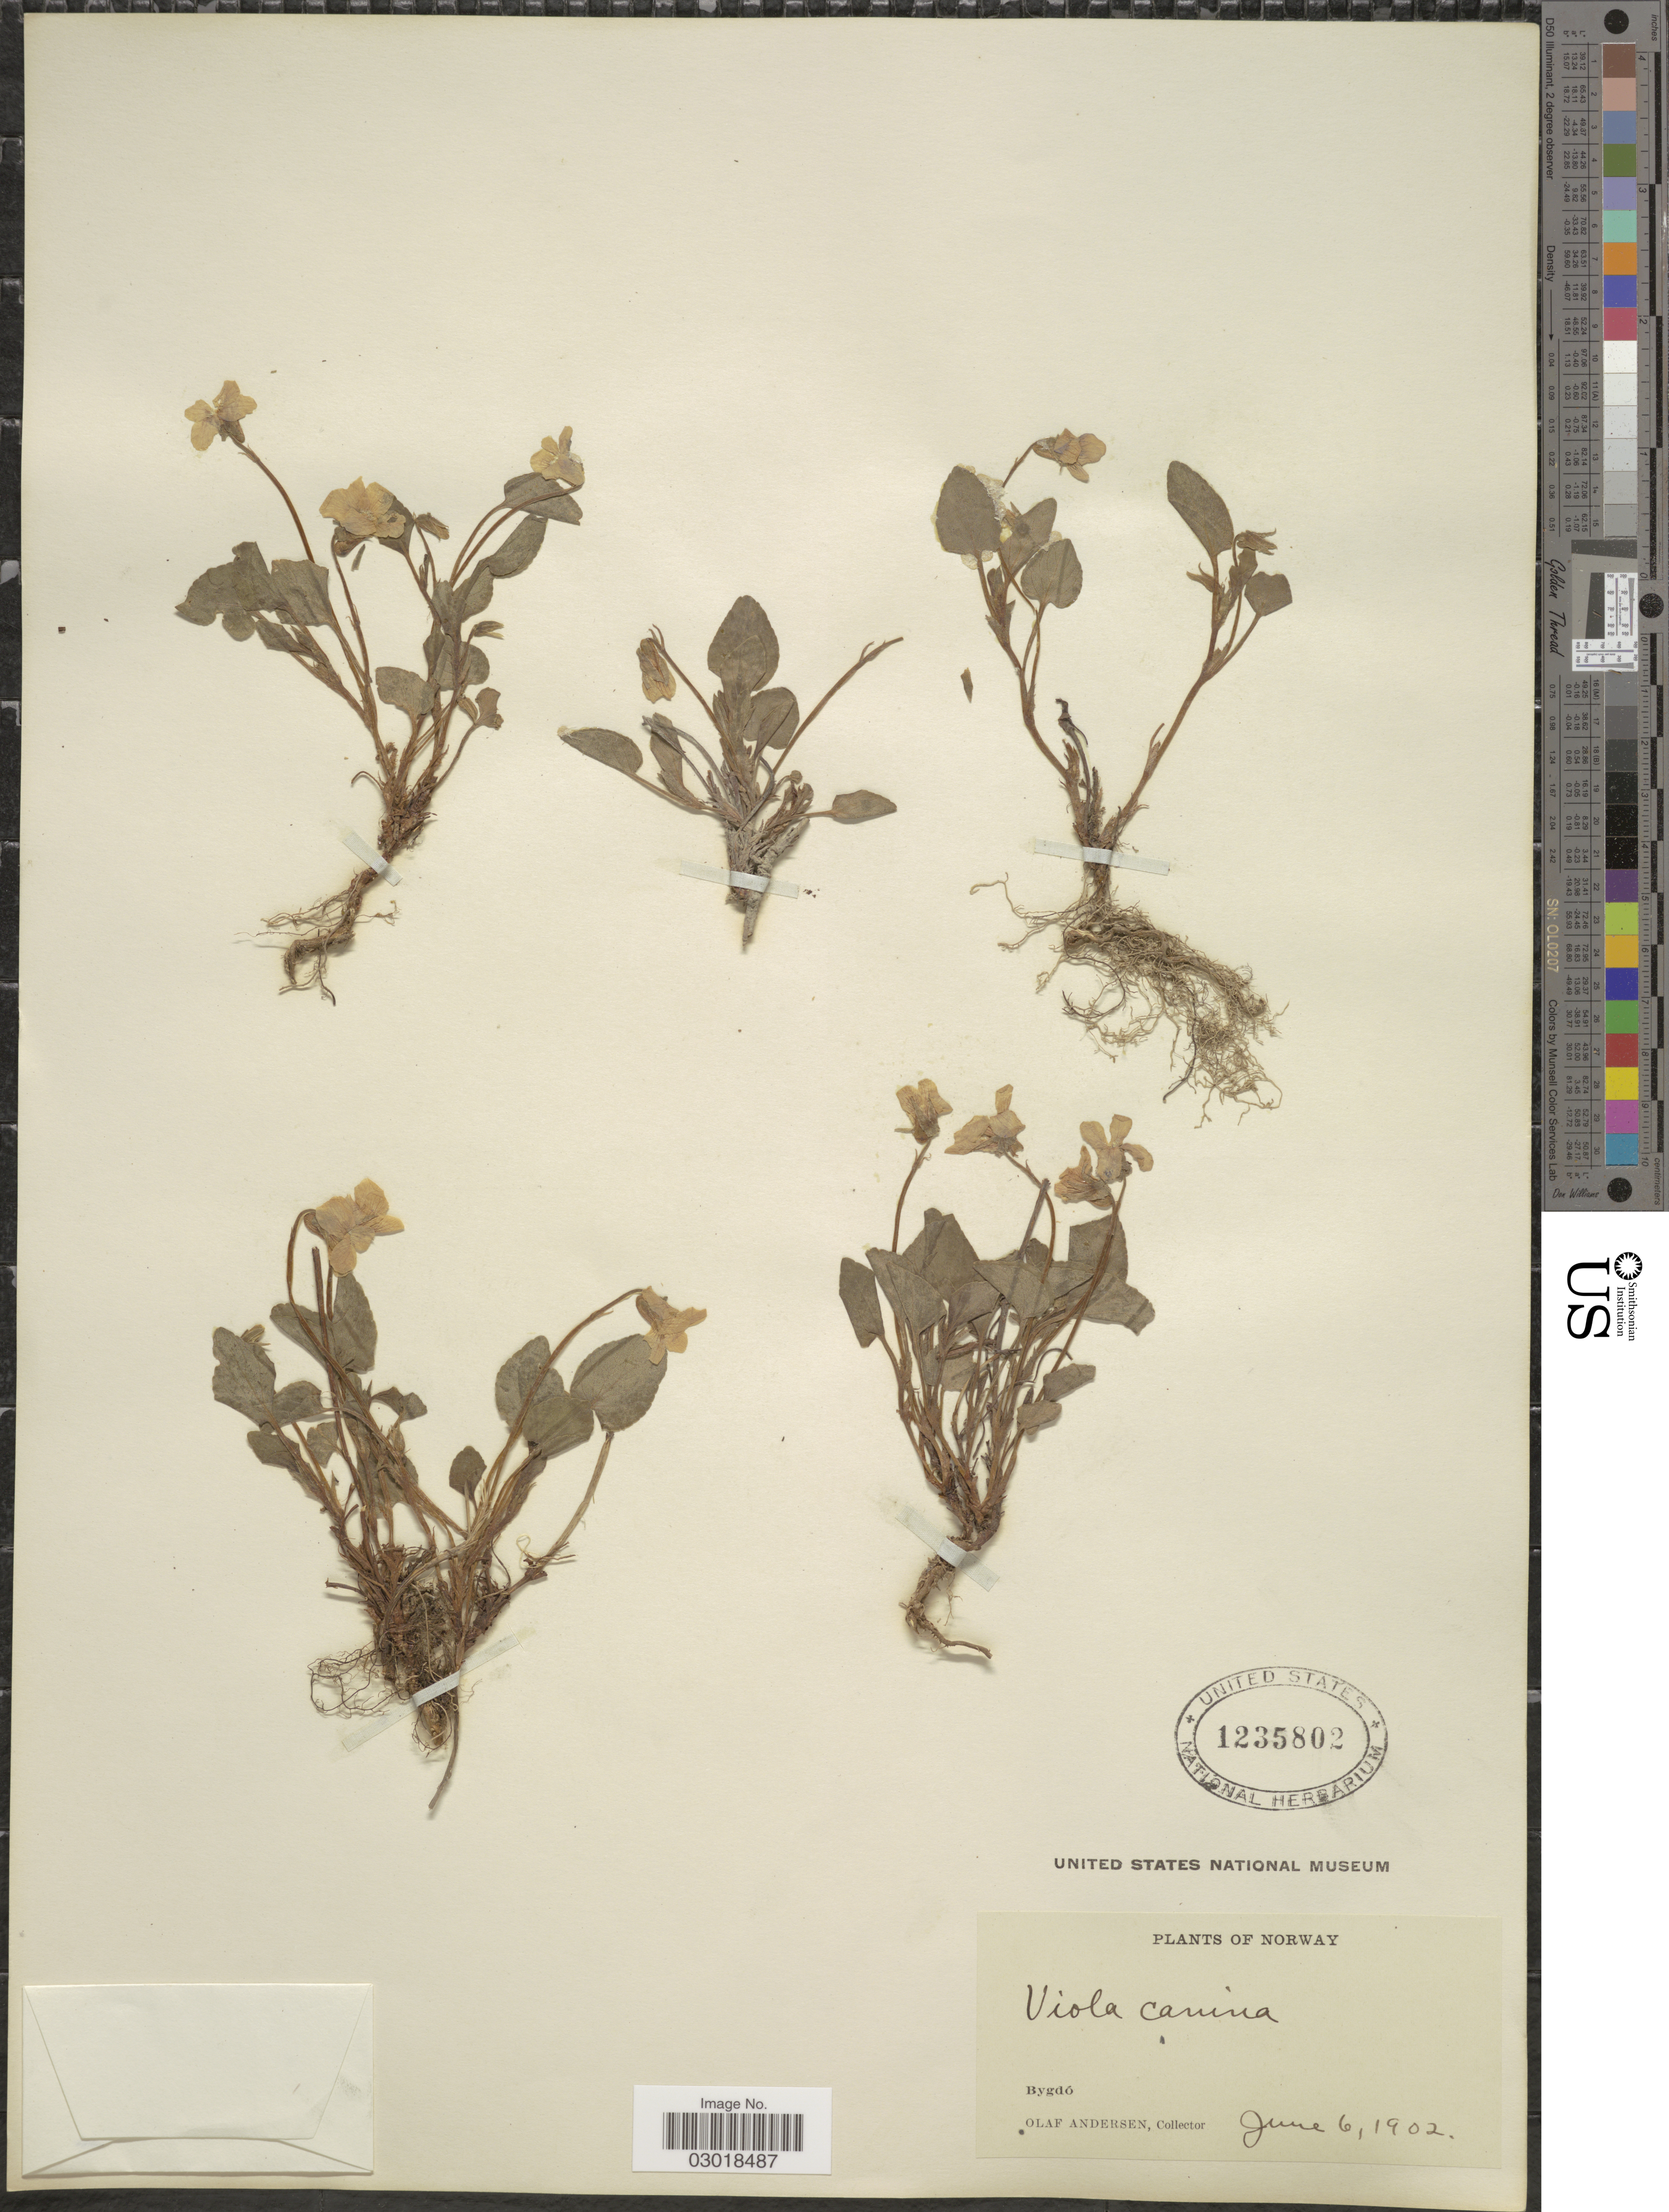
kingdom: Plantae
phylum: Tracheophyta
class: Magnoliopsida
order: Malpighiales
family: Violaceae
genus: Viola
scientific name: Viola canina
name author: L.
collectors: O. Andersen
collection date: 1902-06-06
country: Norway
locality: Bygdó.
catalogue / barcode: US 1235802